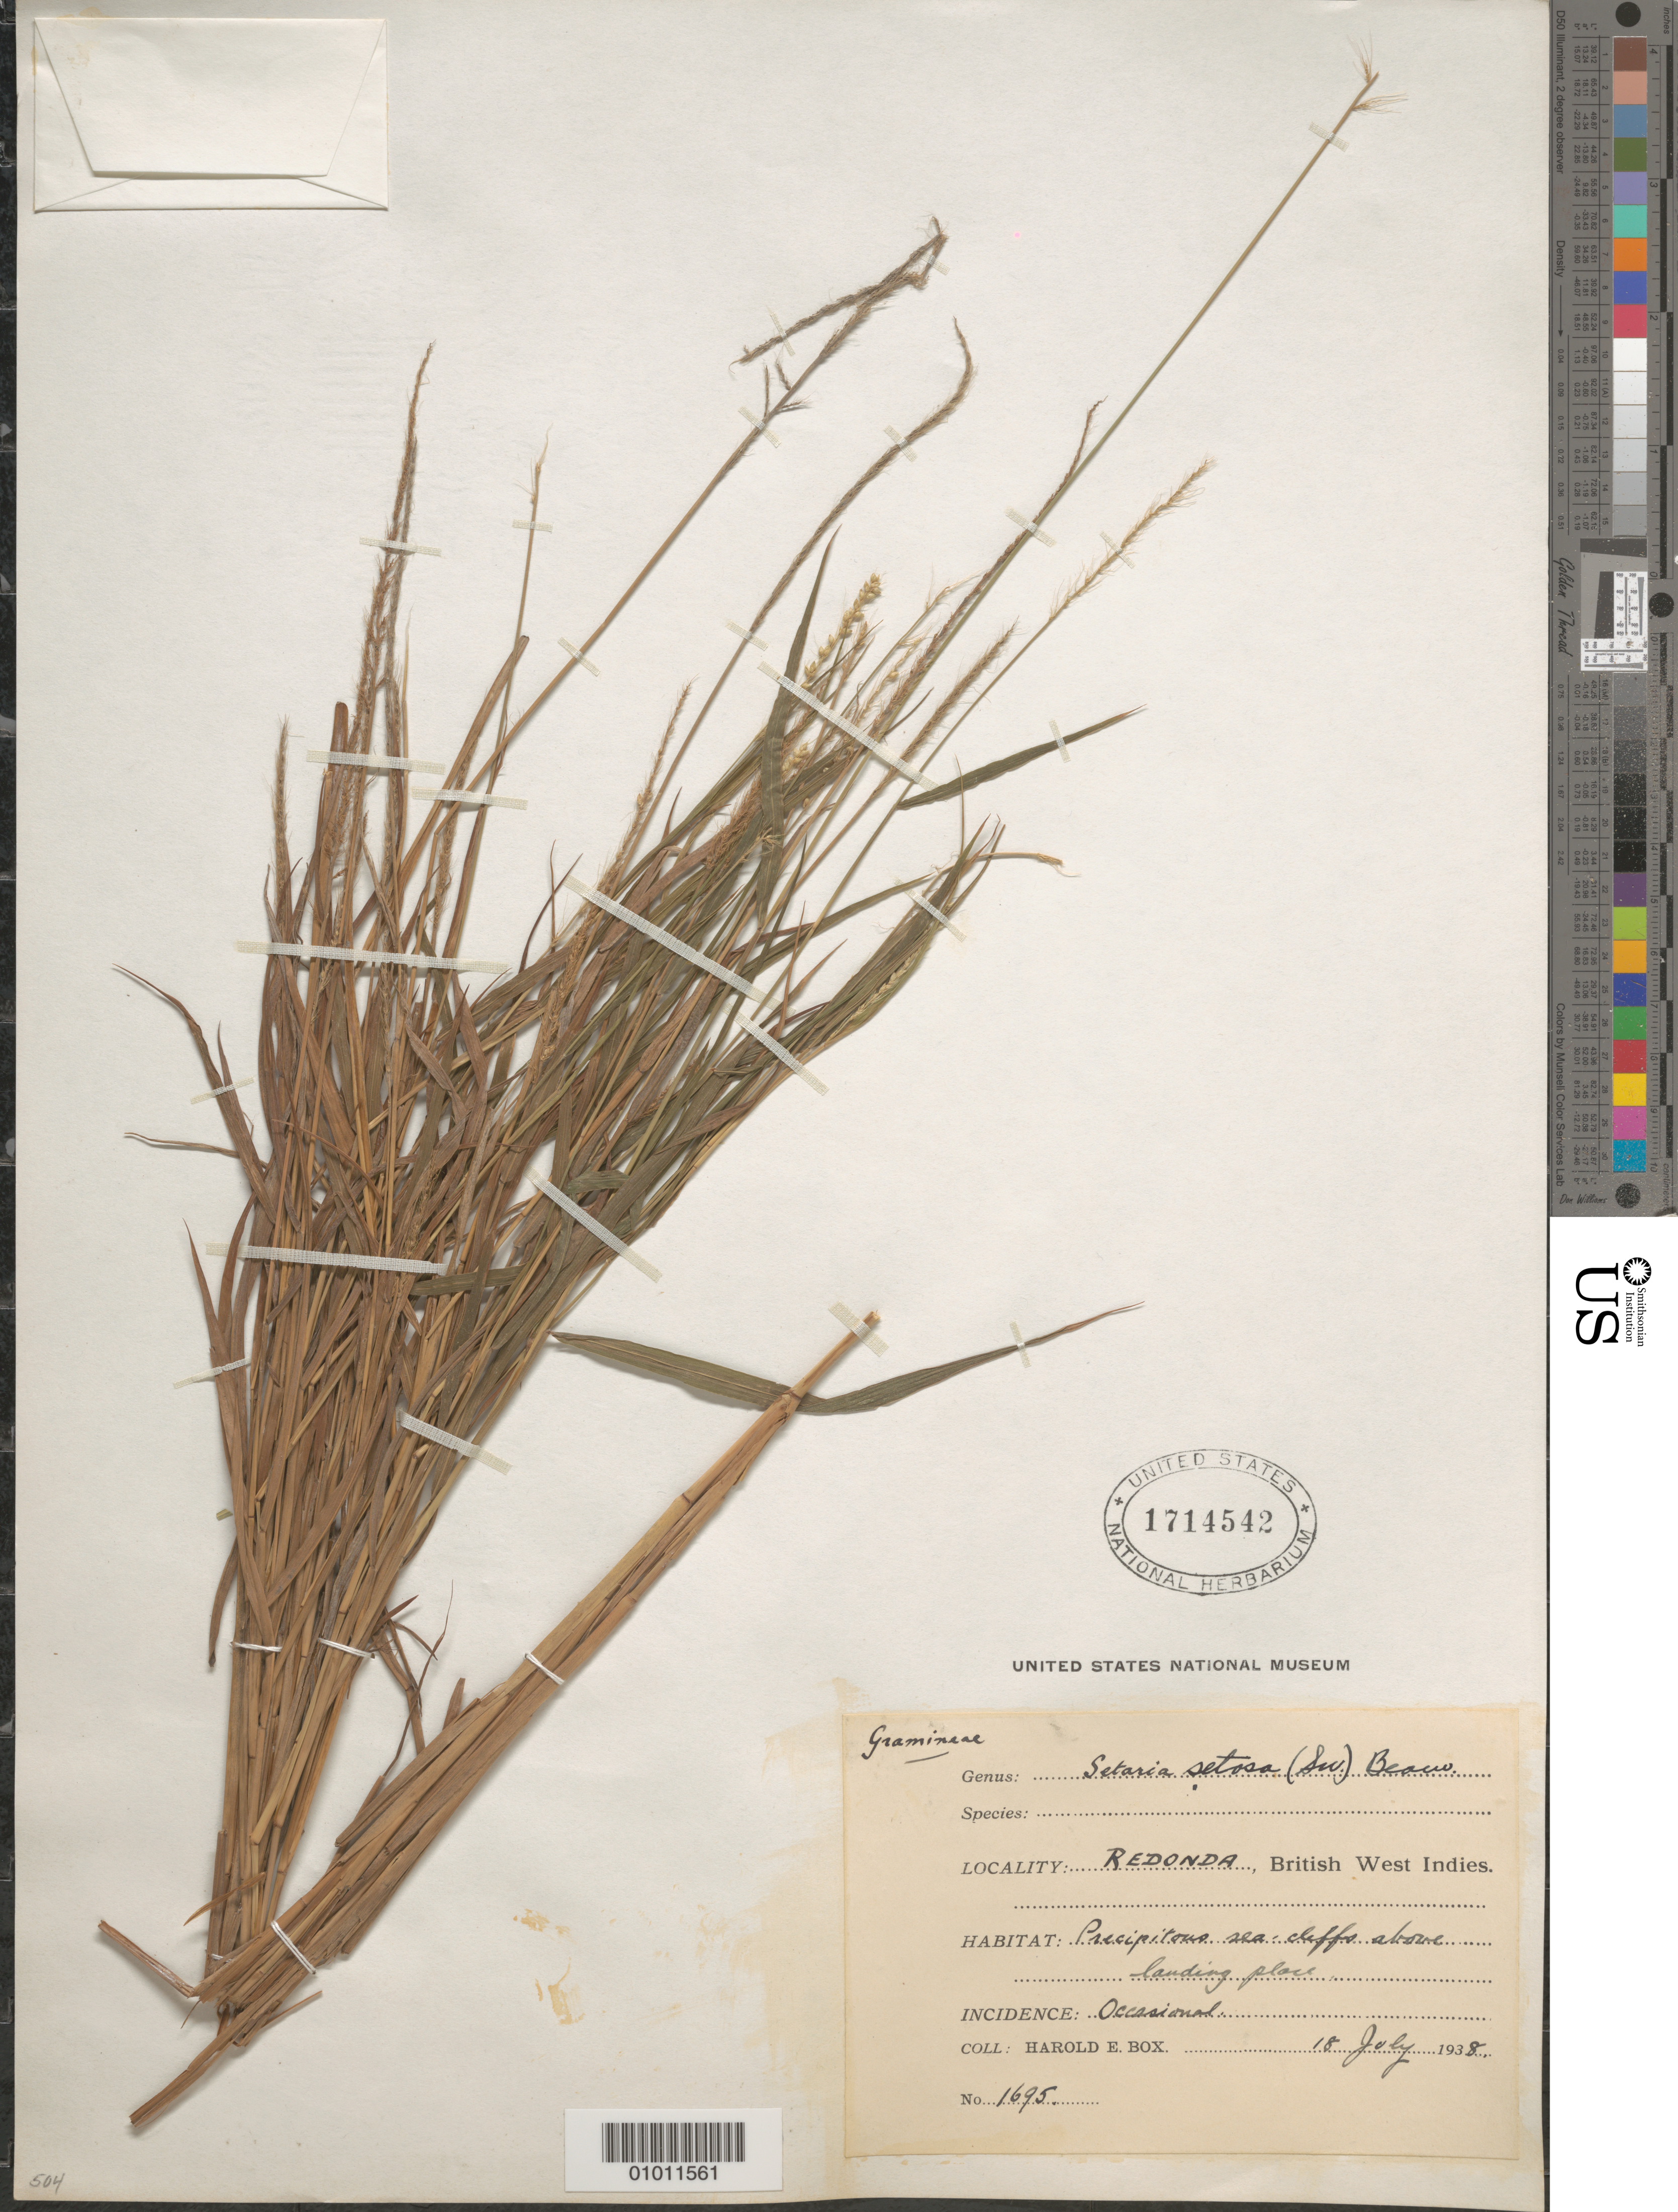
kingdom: Plantae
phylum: Tracheophyta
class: Liliopsida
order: Poales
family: Poaceae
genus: Setaria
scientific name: Setaria setosa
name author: (Sw.) P. Beauv.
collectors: H. E. Box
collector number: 1695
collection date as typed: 18 Jul 1938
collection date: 1938-07-18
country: Antigua and Barbuda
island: Redonda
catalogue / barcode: US 1714542